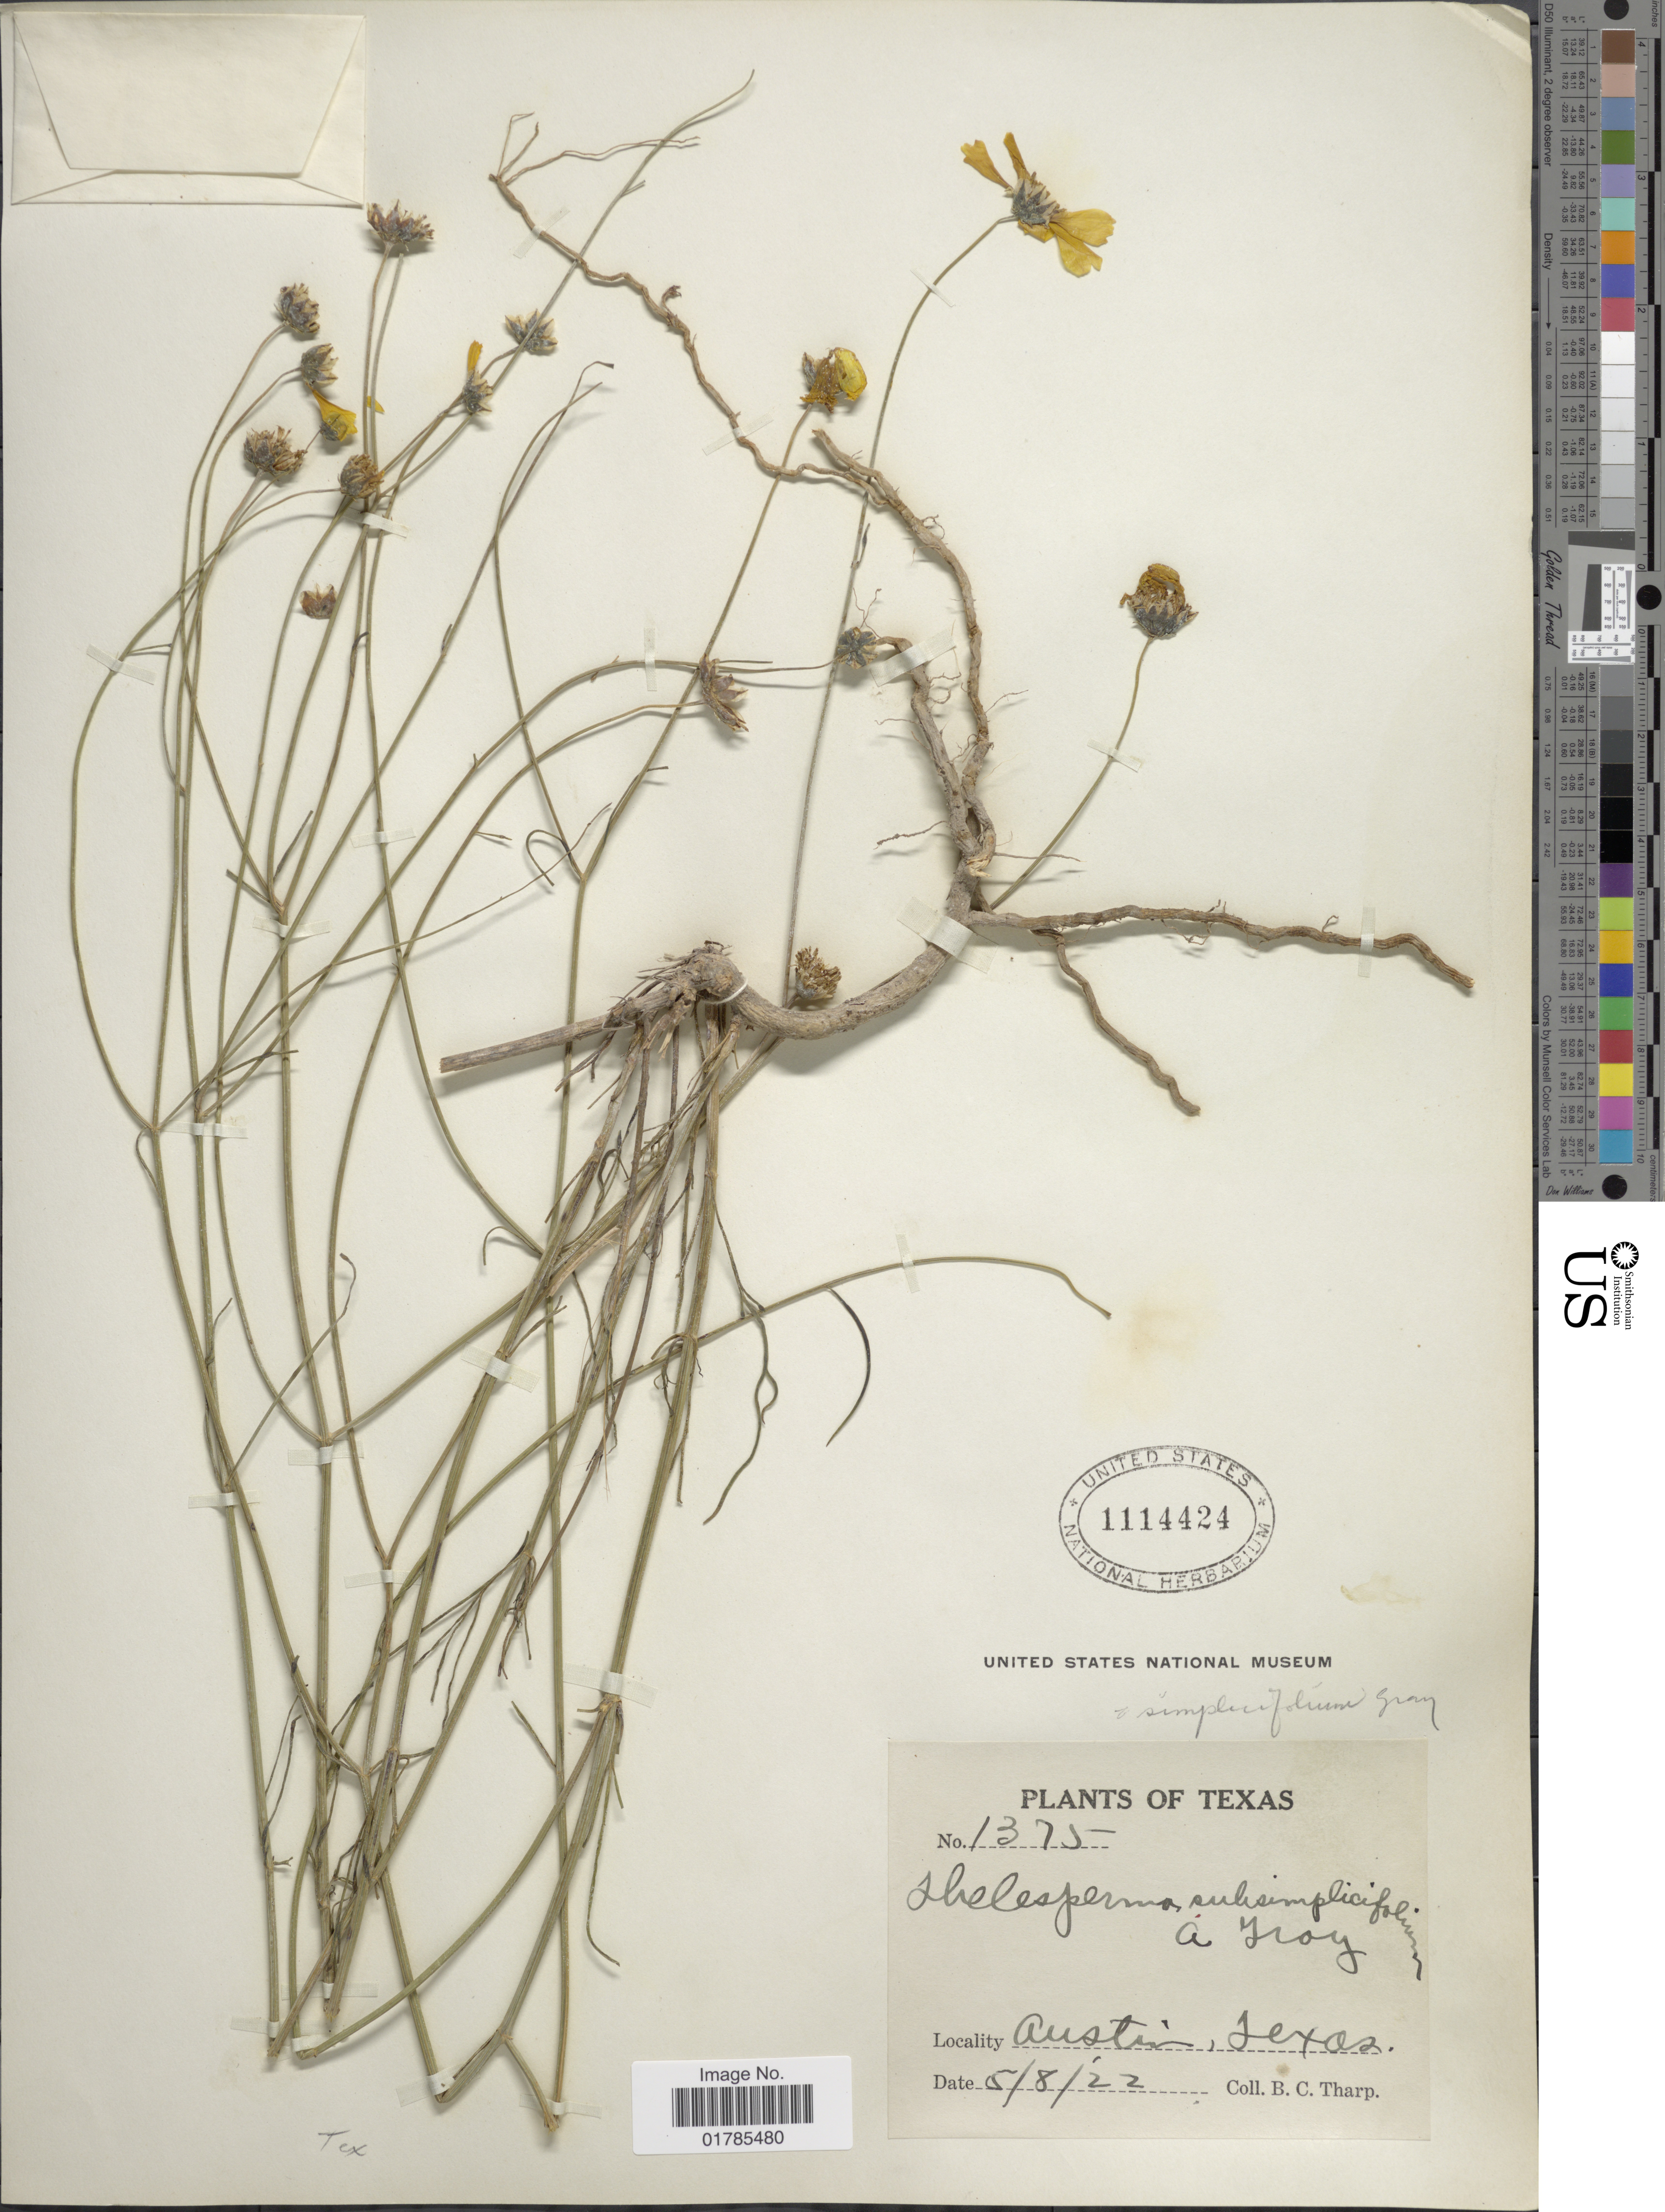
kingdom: Plantae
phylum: Tracheophyta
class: Magnoliopsida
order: Asterales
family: Asteraceae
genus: Thelesperma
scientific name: Thelesperma simplicifolium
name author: A. Gray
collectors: B. C. Tharp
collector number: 1375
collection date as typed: Transcribed d/m/y: 8/5/22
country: United States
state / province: Texas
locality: Austin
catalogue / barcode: US 1114424